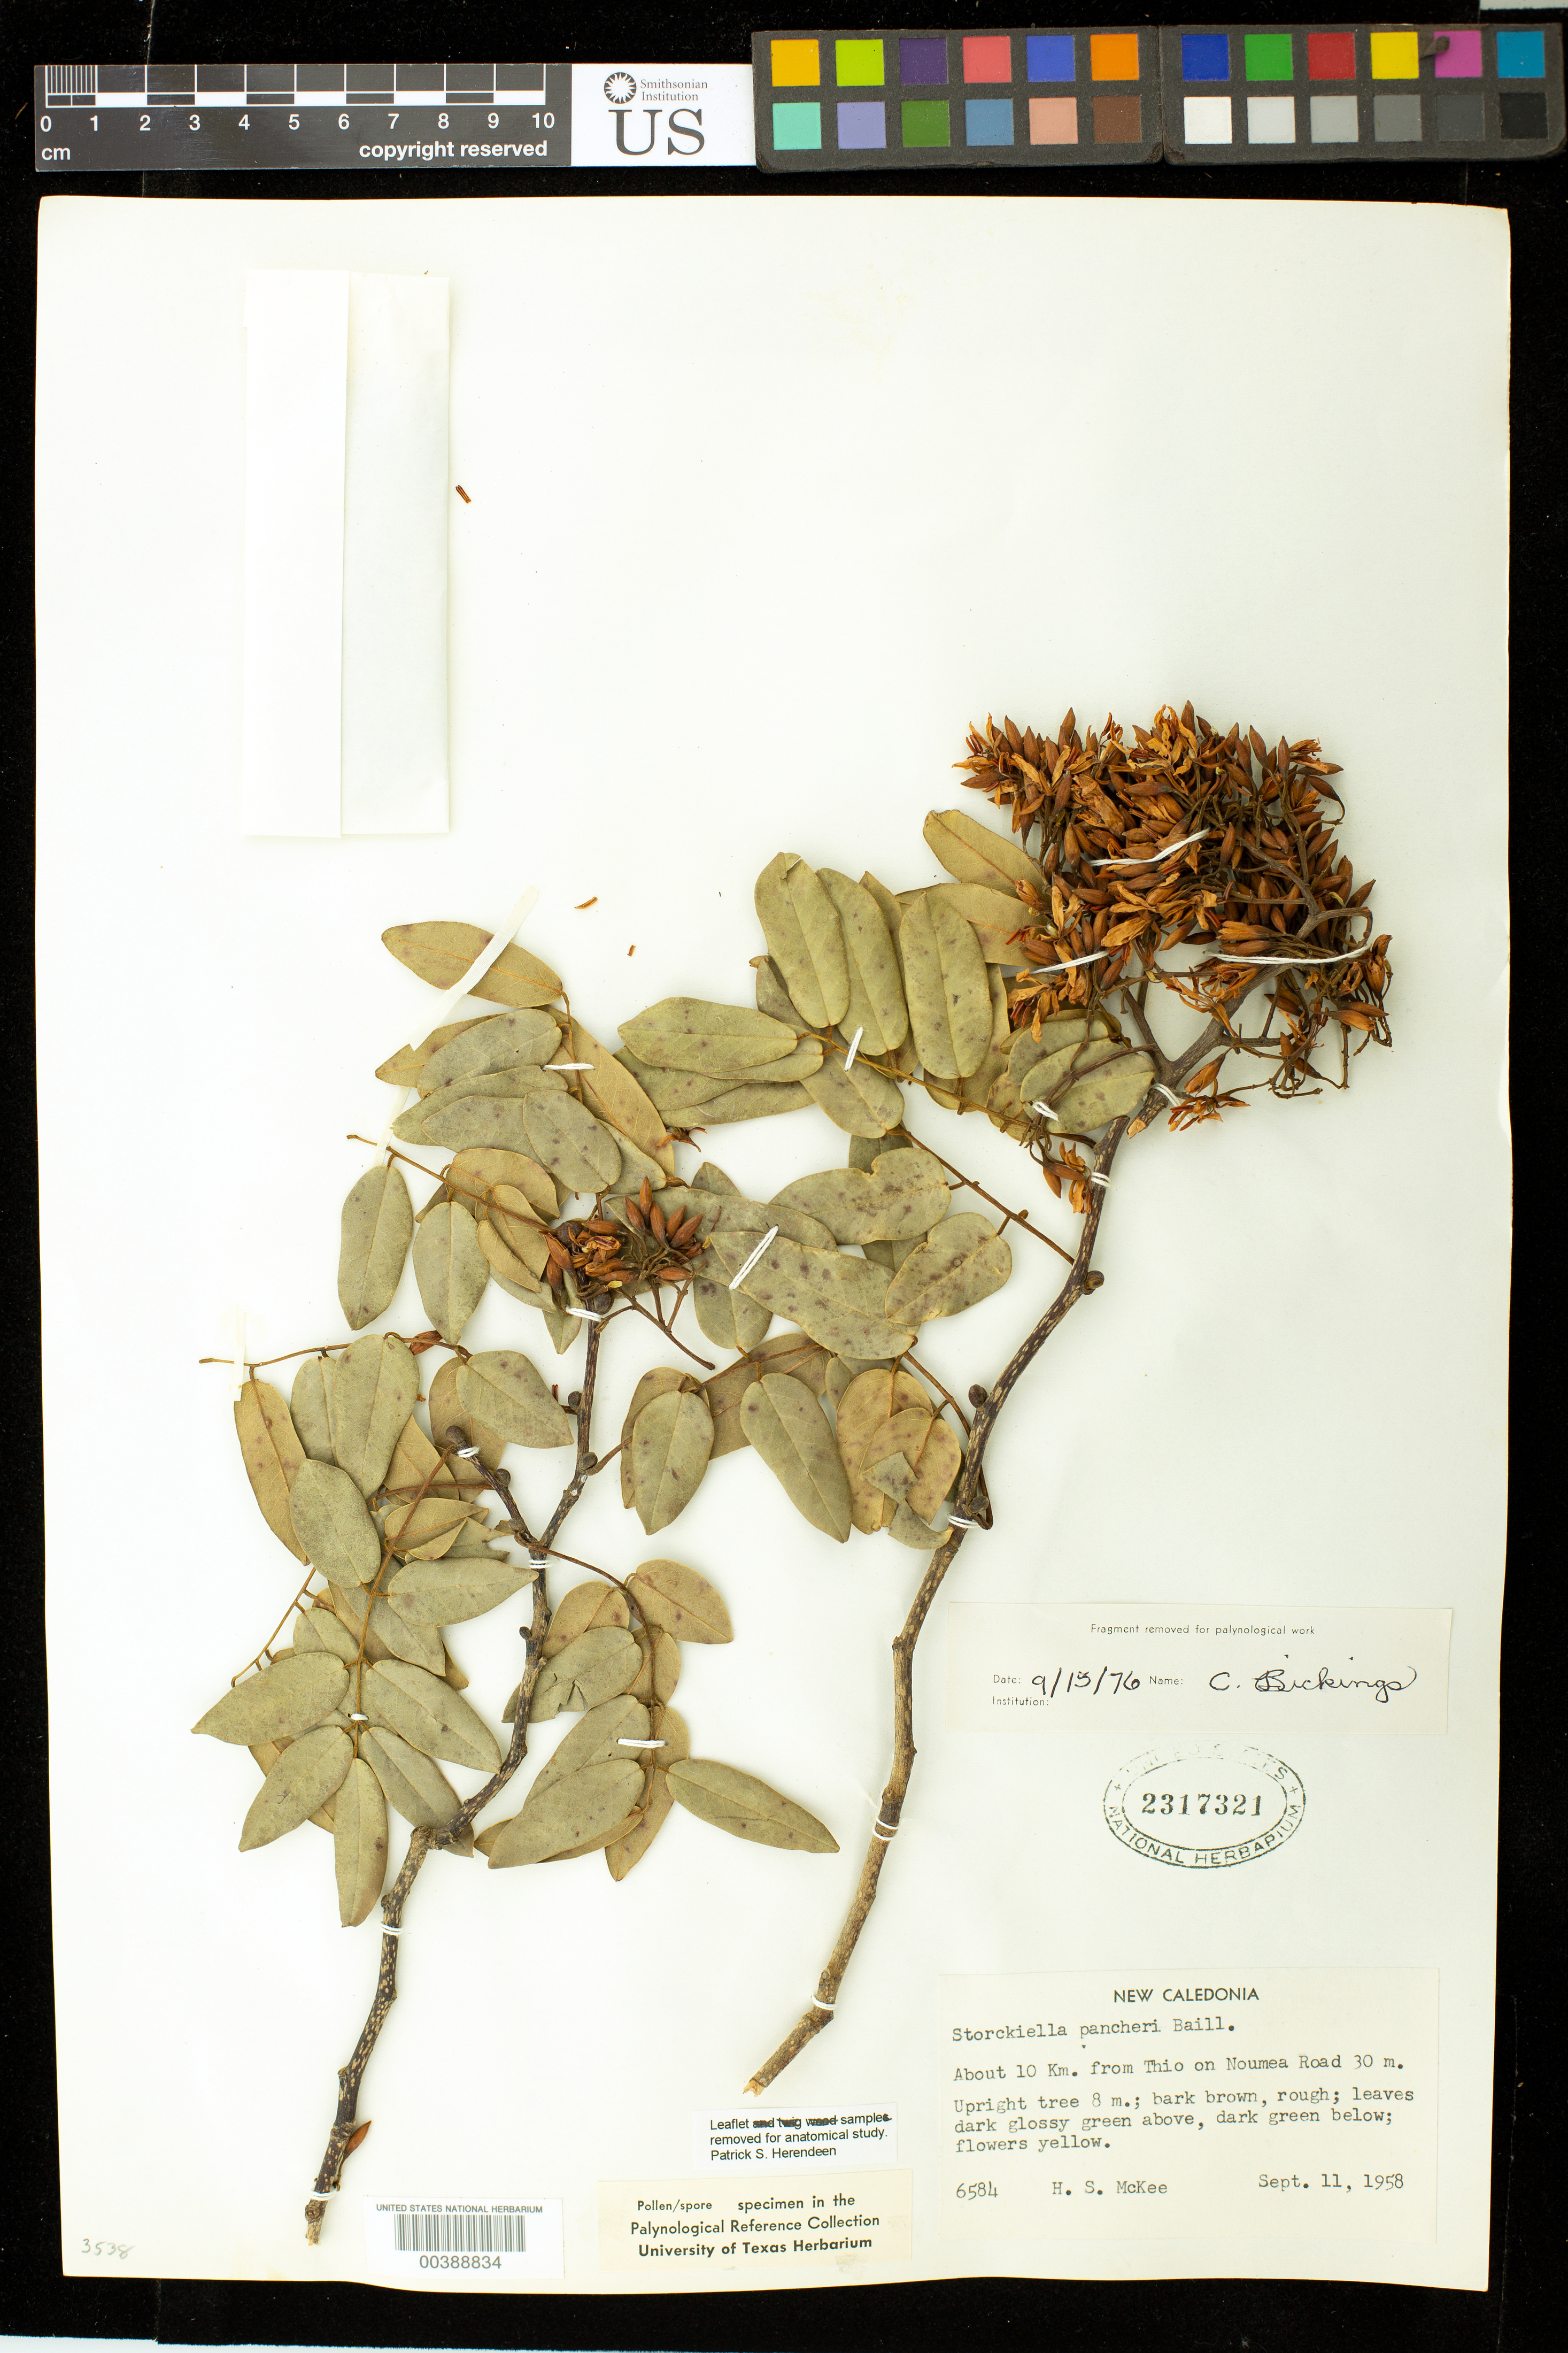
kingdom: Plantae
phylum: Tracheophyta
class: Magnoliopsida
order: Fabales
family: Fabaceae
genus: Storckiella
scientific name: Storckiella pancheri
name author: Baill.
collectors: H. S. MacKee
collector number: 6584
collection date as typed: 11 Sep 1958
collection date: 1958-09-11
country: New Caledonia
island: New Caledonia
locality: About 10 km from thio on noumea road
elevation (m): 30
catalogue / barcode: US 2317321